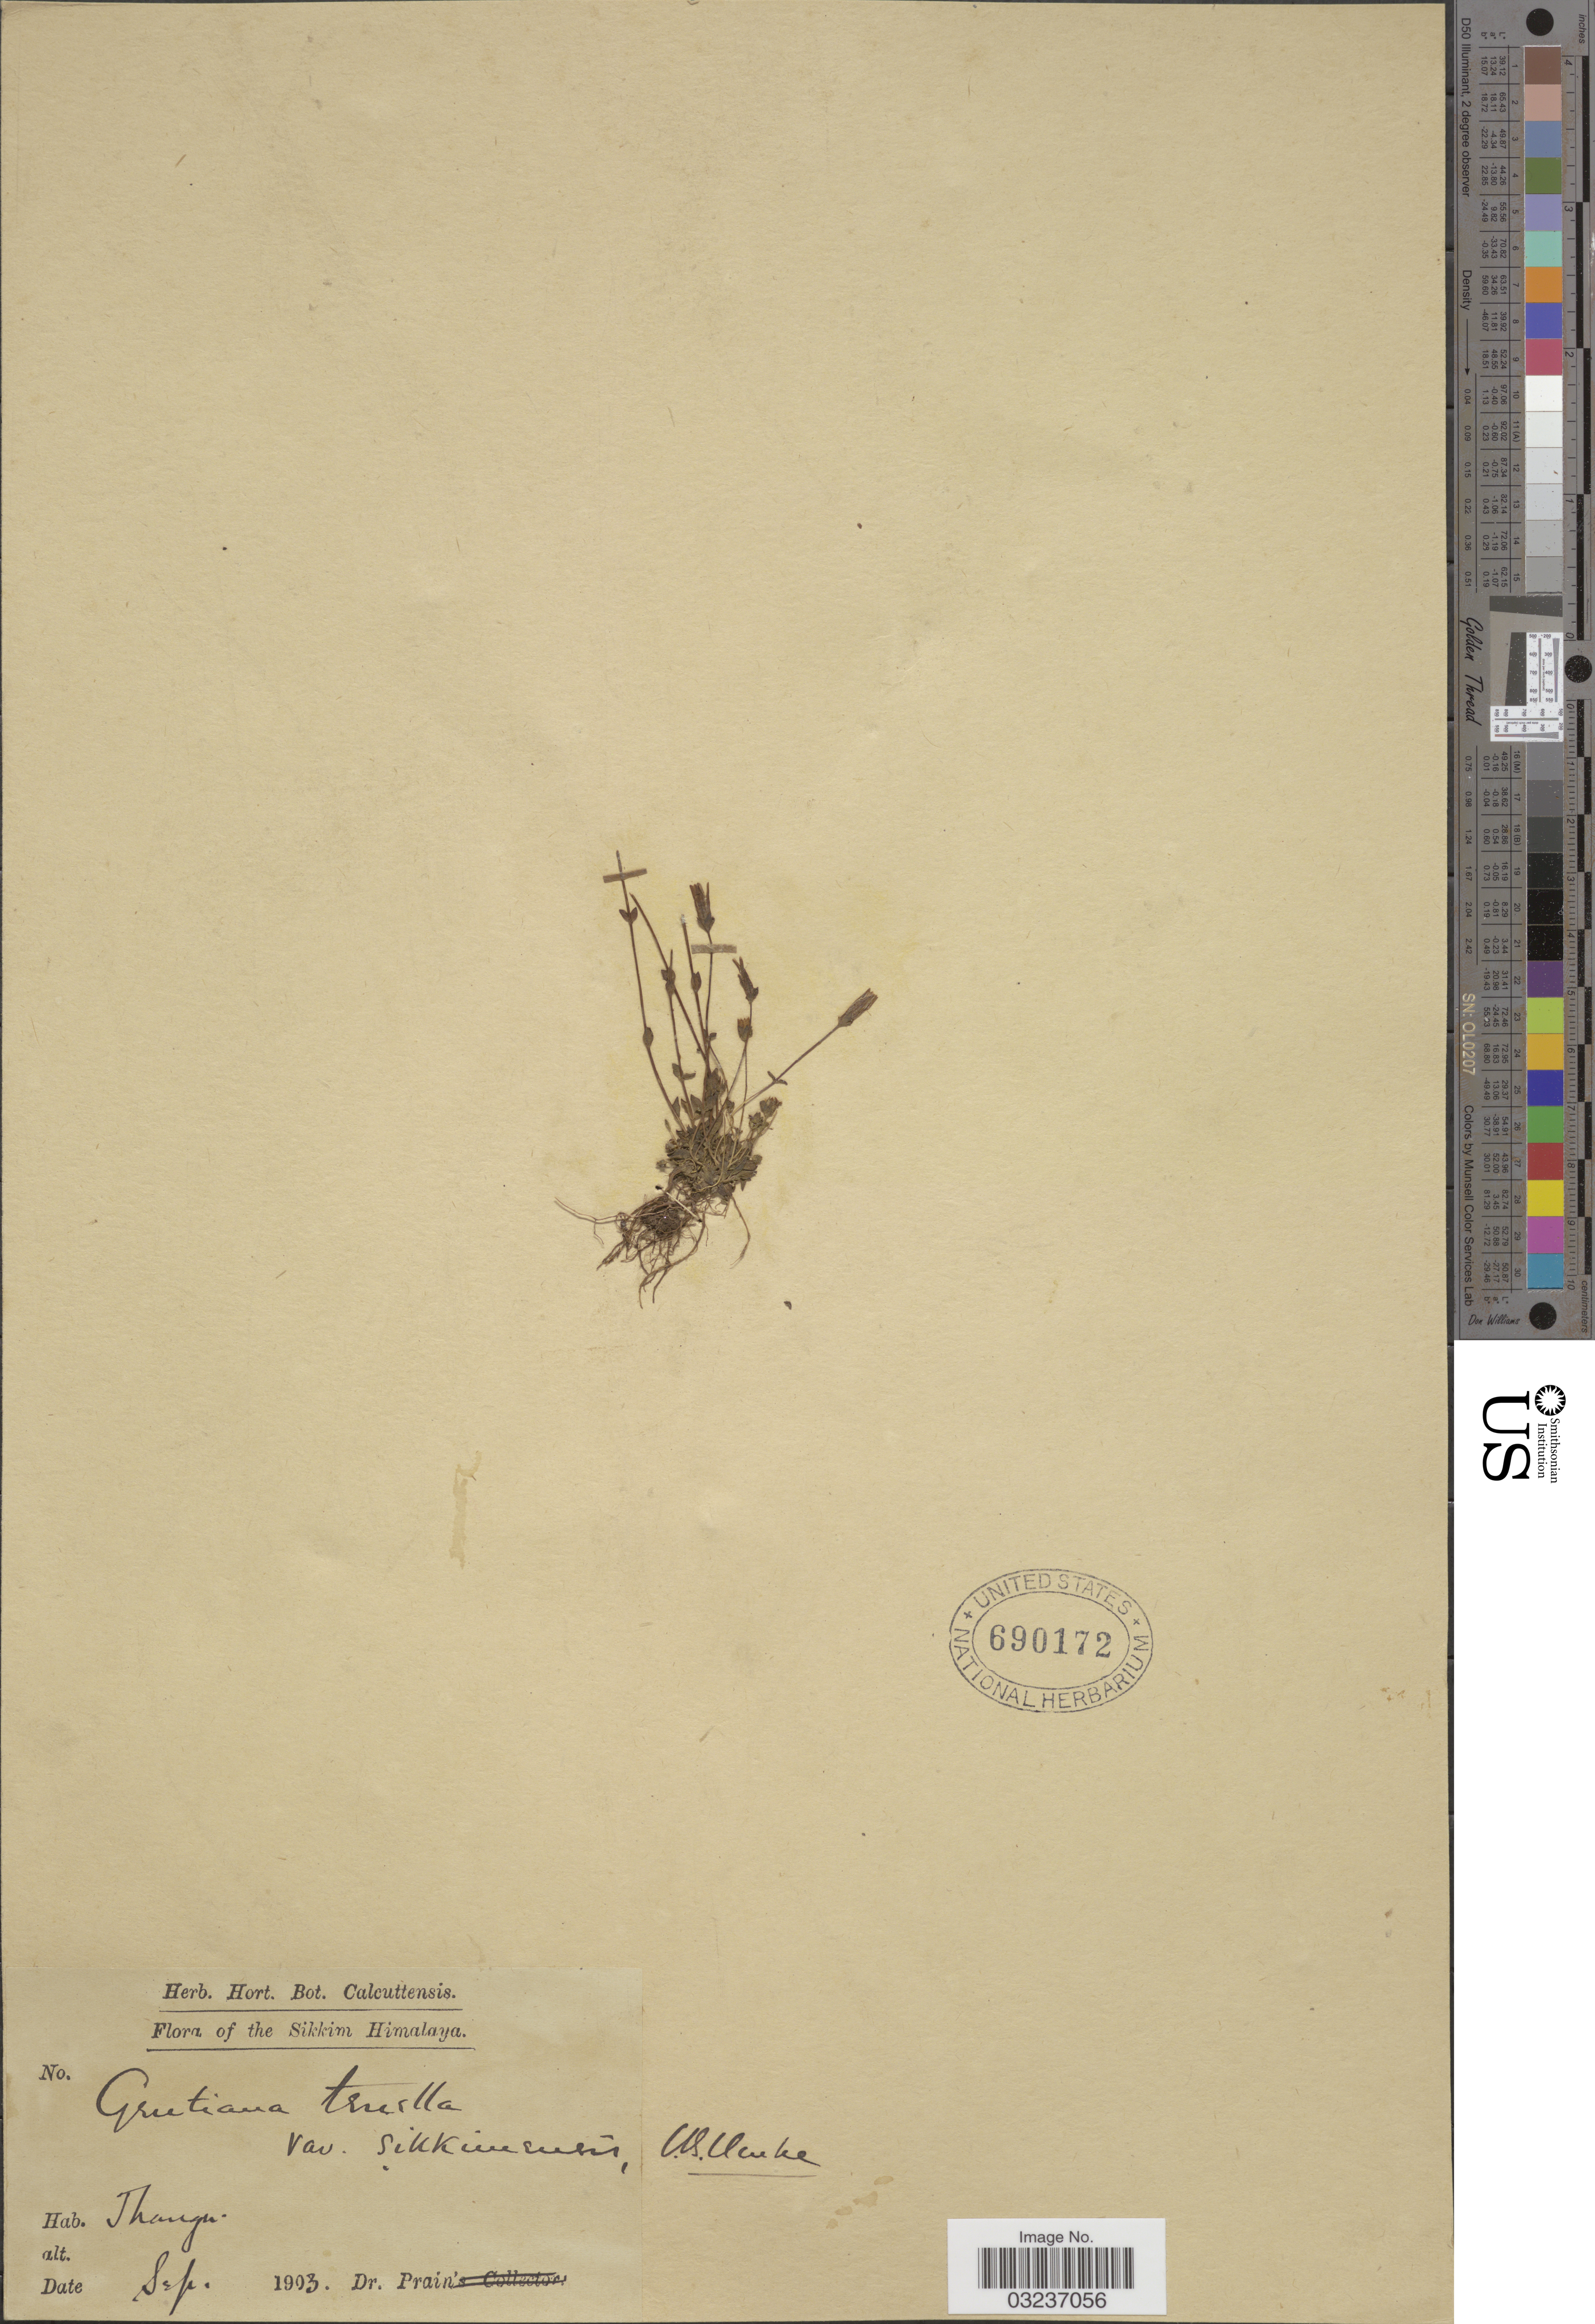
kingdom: Plantae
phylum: Tracheophyta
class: Magnoliopsida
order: Gentianales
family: Gentianaceae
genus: Gentiana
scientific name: Gentiana tenella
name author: Rottb.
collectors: Prain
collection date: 1903-09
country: India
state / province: Sikkim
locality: The Sikkim Himalaya, Thangu.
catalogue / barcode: US 690172